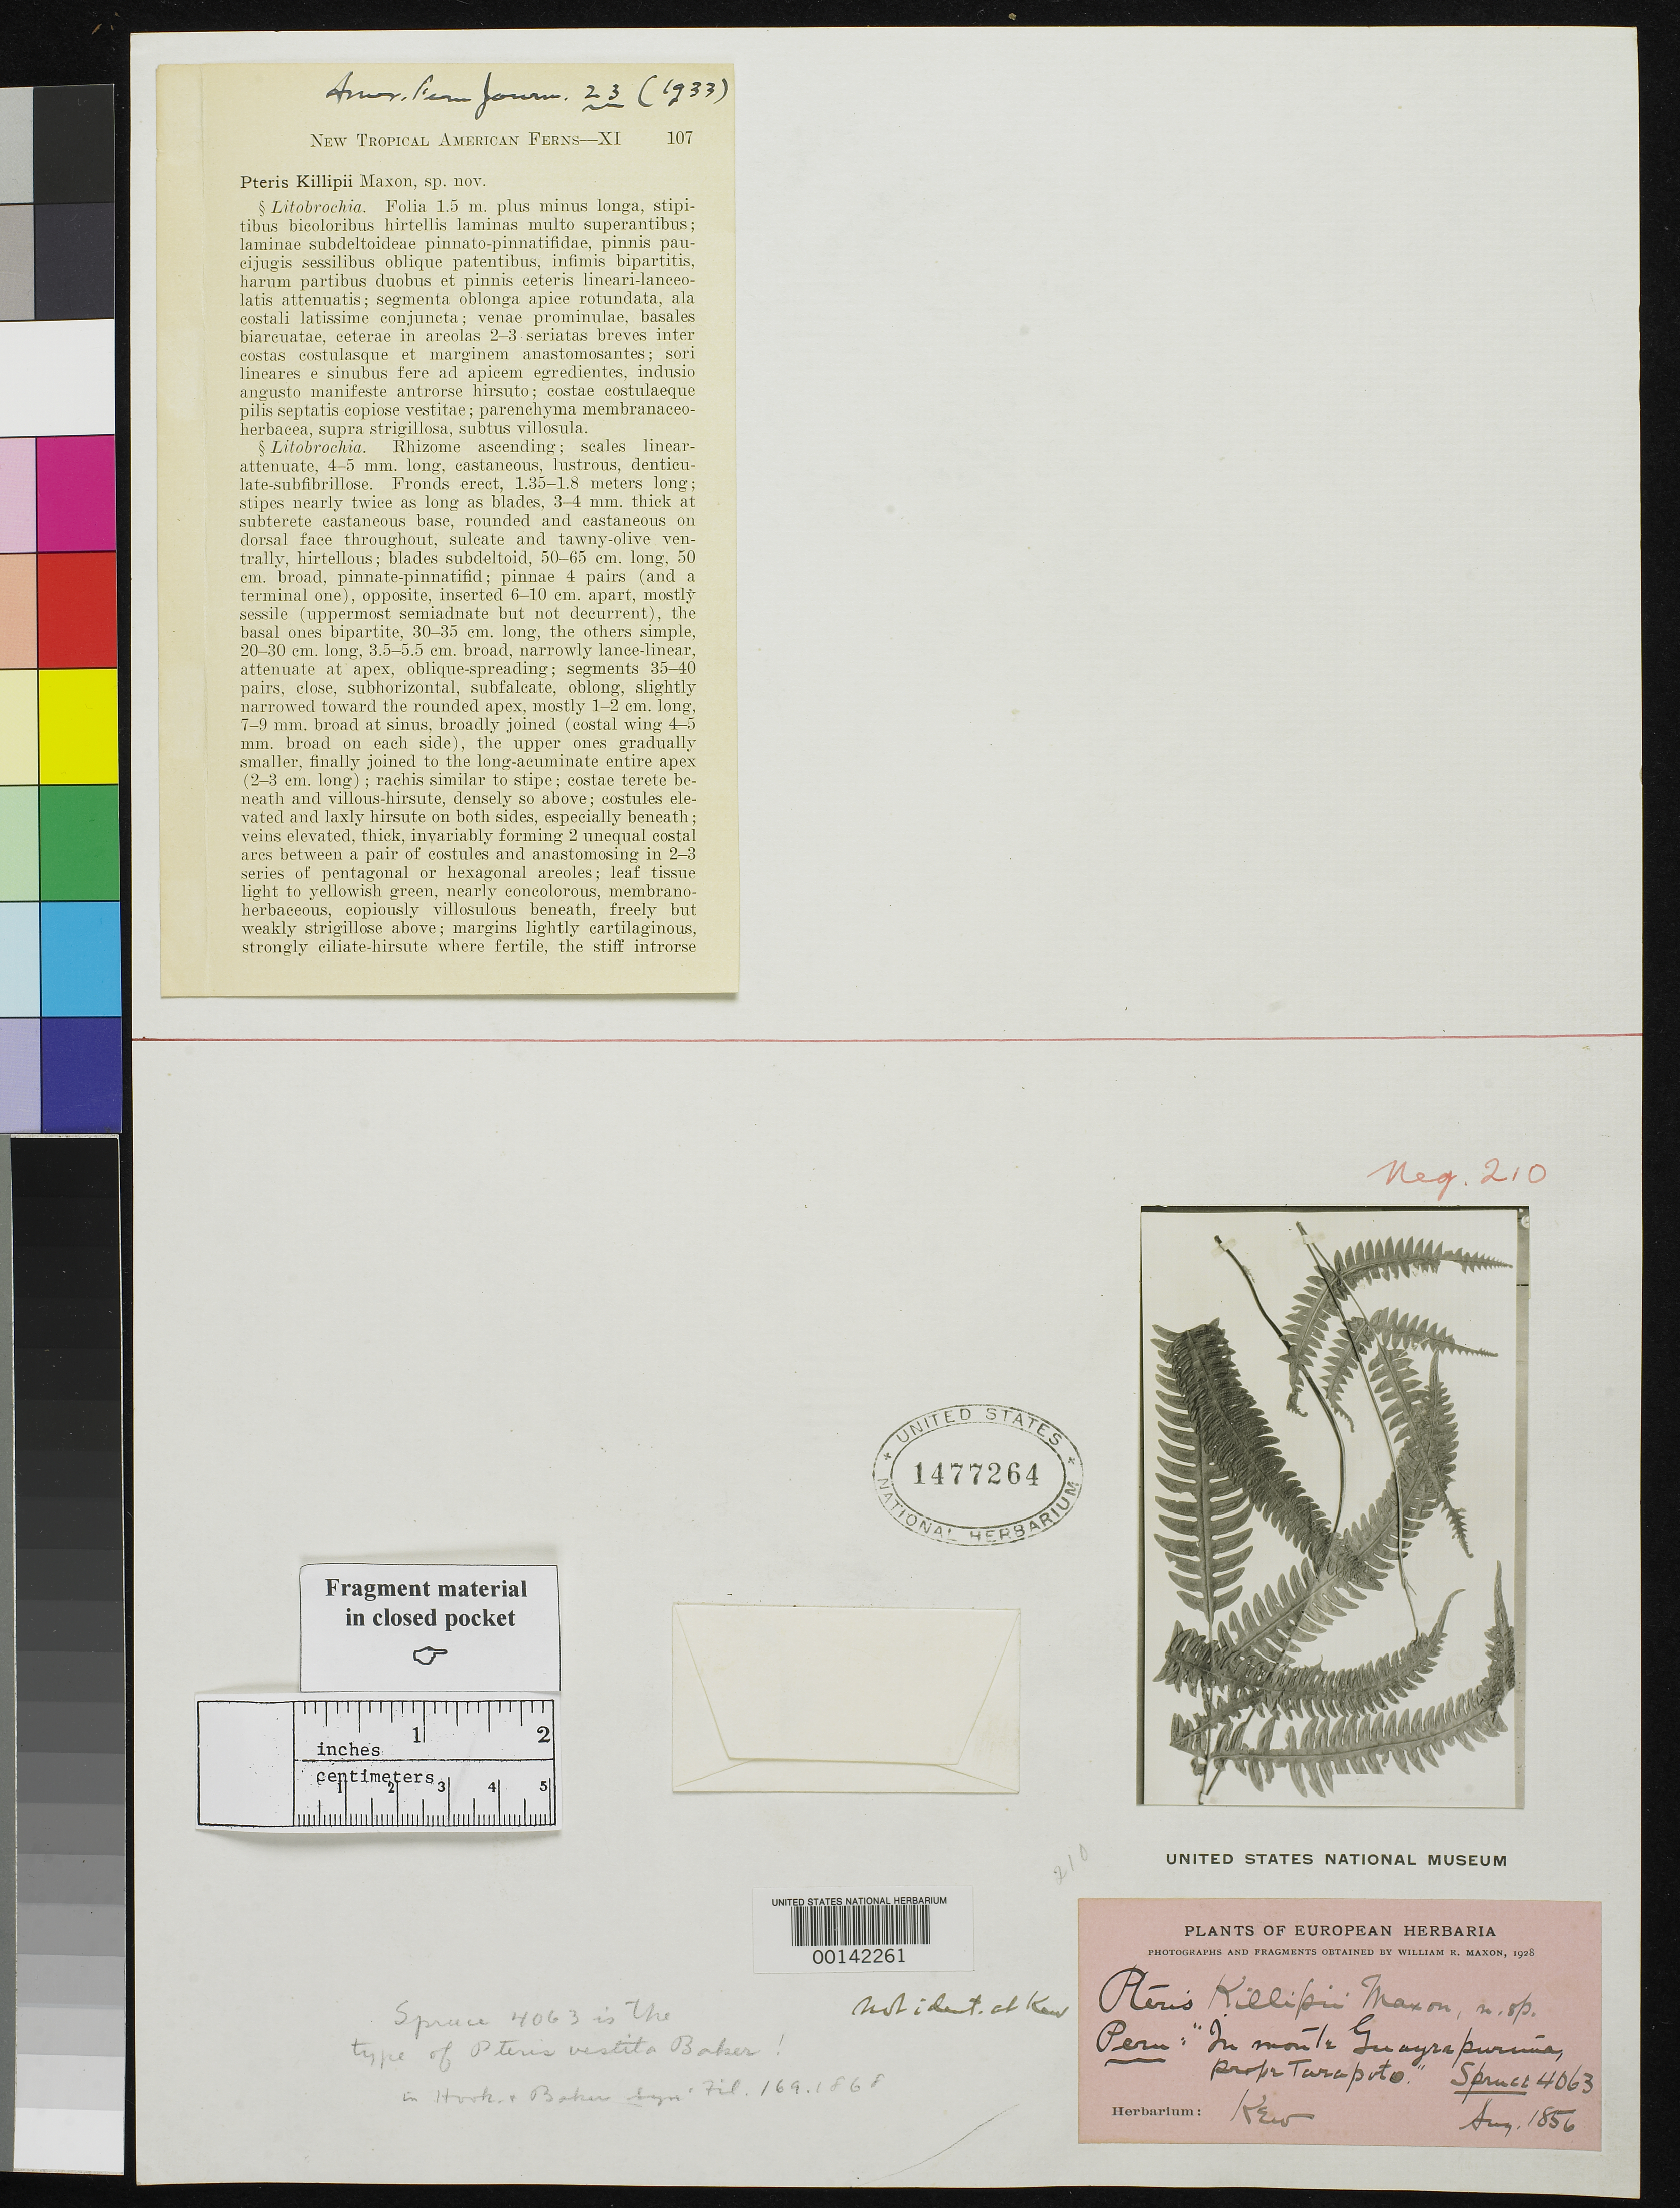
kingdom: Plantae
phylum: Tracheophyta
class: Polypodiopsida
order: Polypodiales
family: Pteridaceae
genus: Pteris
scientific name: Pteris vestita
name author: Baker in Hook. & Baker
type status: Type Collection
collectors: R. Spruce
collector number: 4063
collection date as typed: Aug 1856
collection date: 1856-08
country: Peru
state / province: San Martín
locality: Monte Guayrapurines, prope Tarapoto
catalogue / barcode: US 1477264